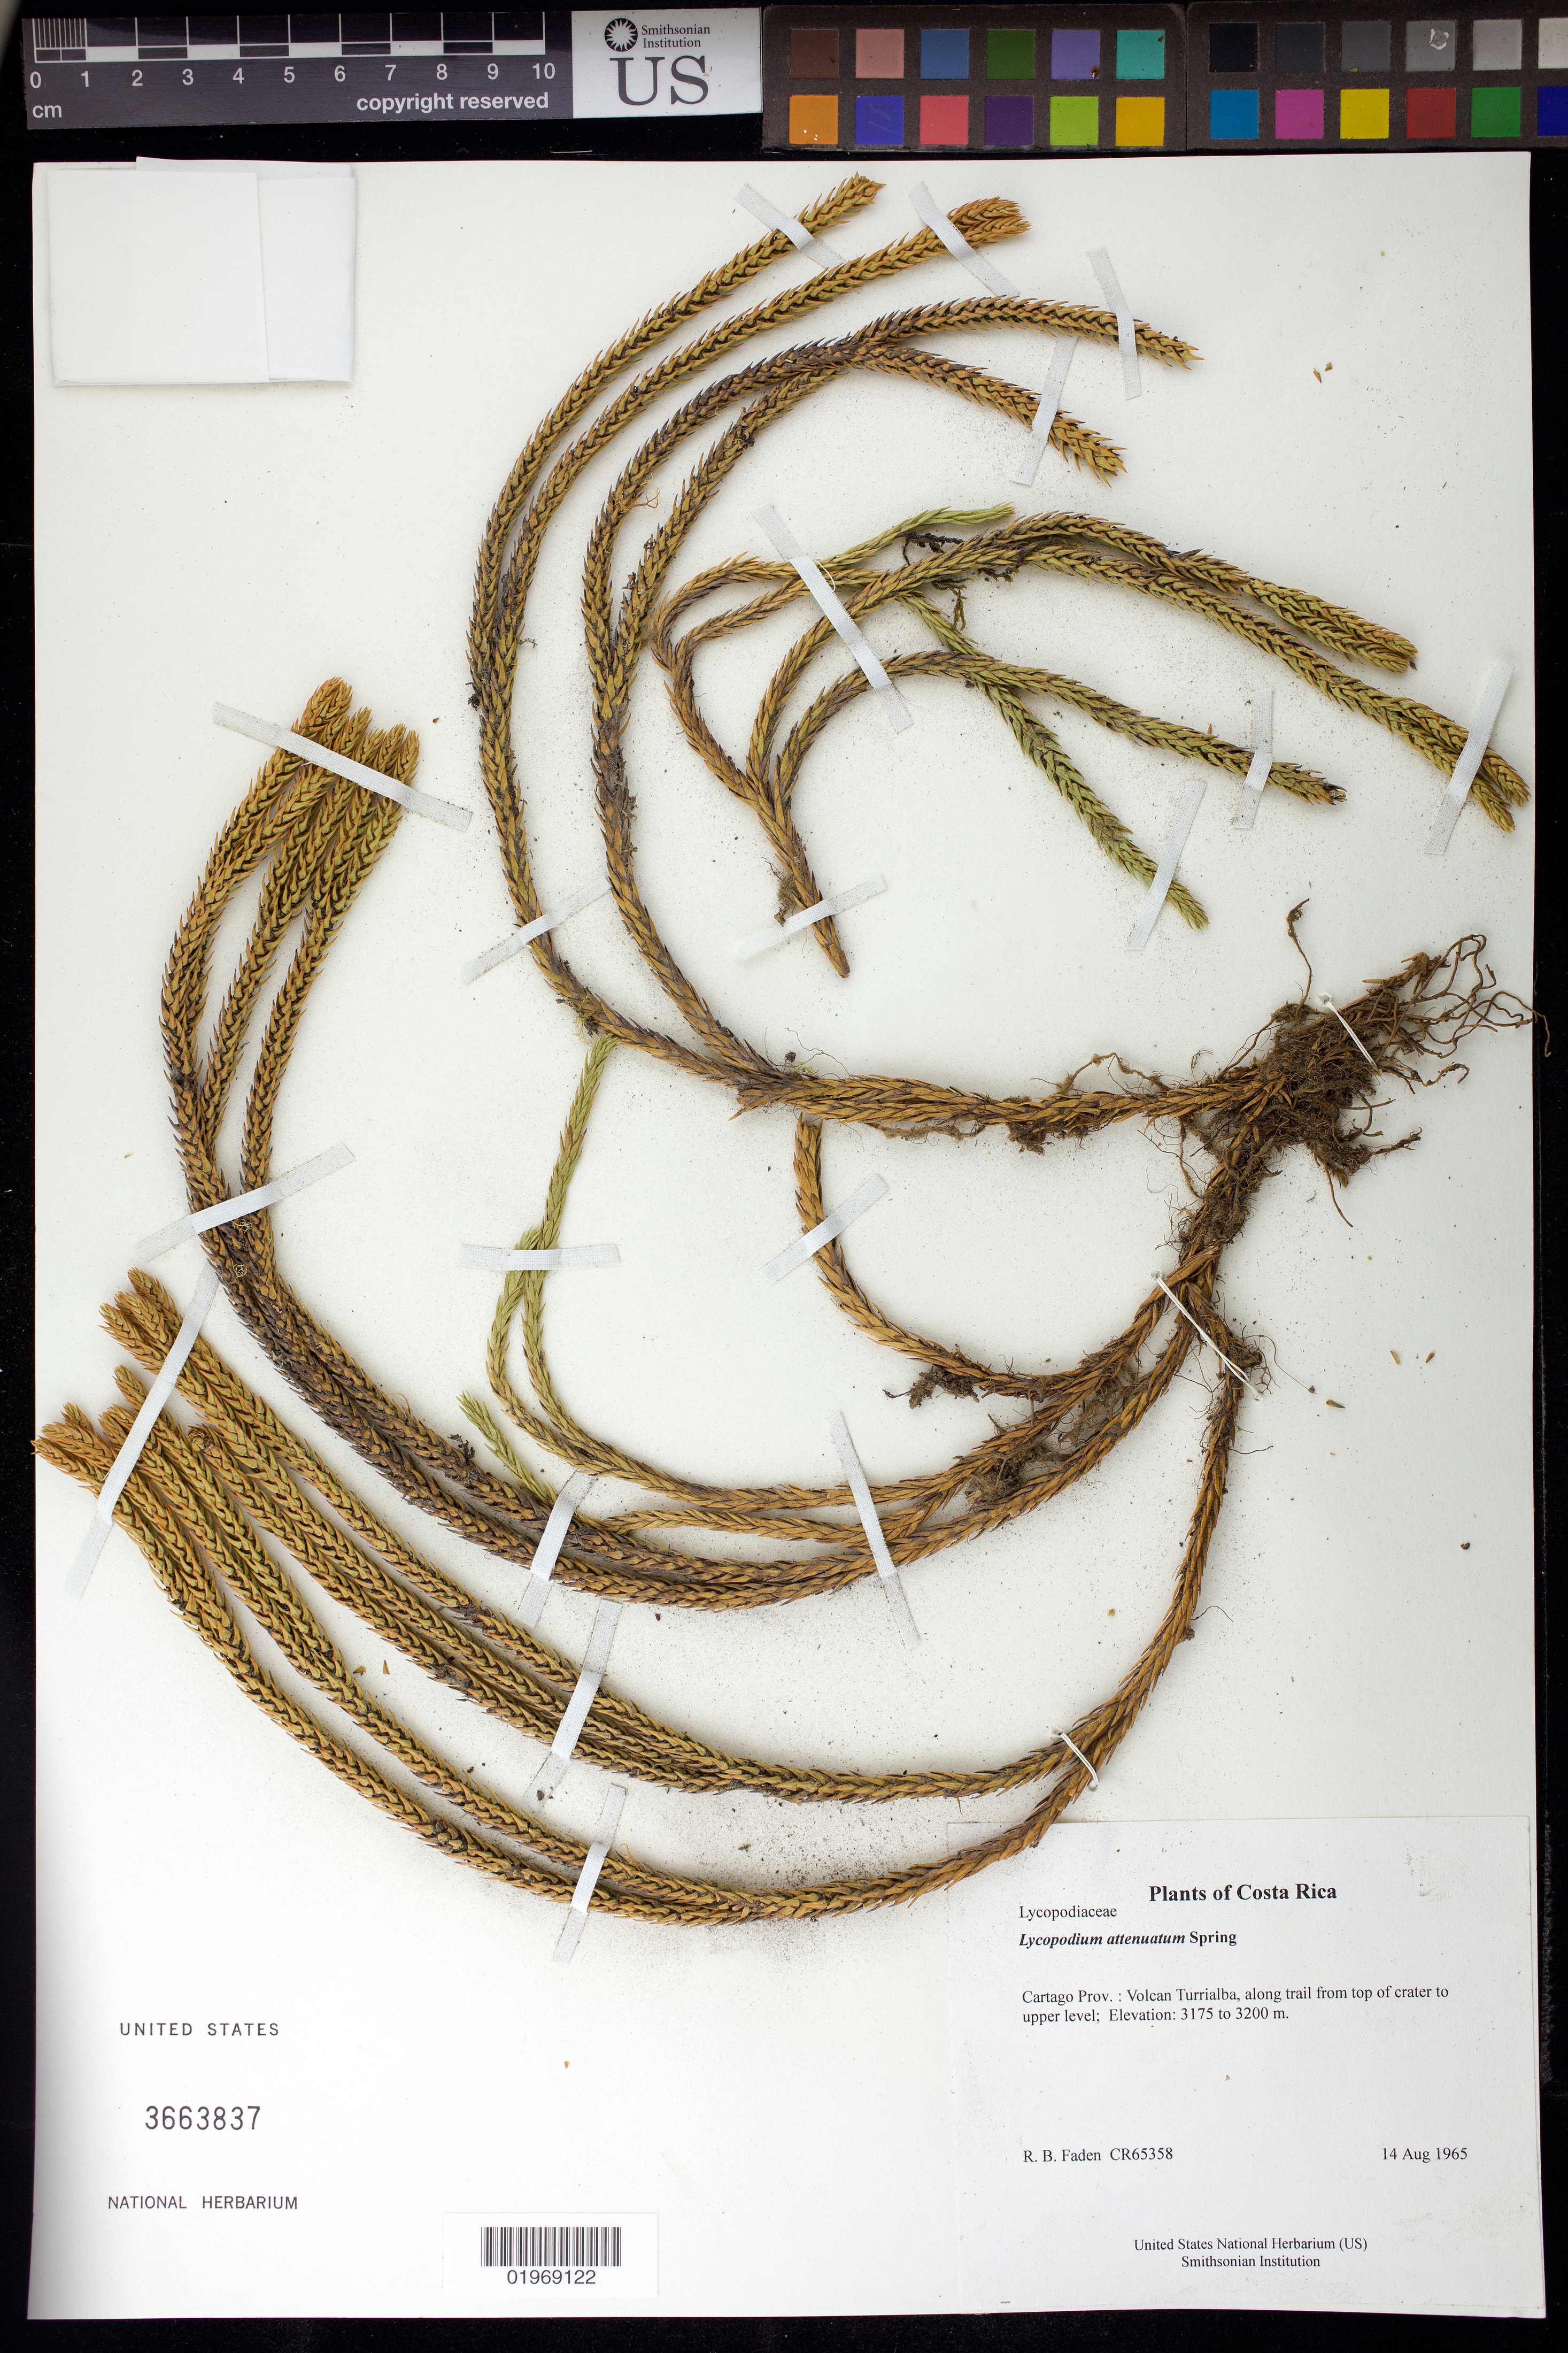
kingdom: Plantae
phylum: Tracheophyta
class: Lycopodiopsida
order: Lycopodiales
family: Lycopodiaceae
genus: Phlegmariurus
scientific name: Phlegmariurus attenuatus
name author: (Spring) B. Øllg.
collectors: R. B. Faden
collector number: CR65358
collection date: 1965-08-14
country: Costa Rica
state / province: Cartago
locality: Volcan Turrialba, along trail from top of crater to upper level.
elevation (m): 3175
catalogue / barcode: US 3663837